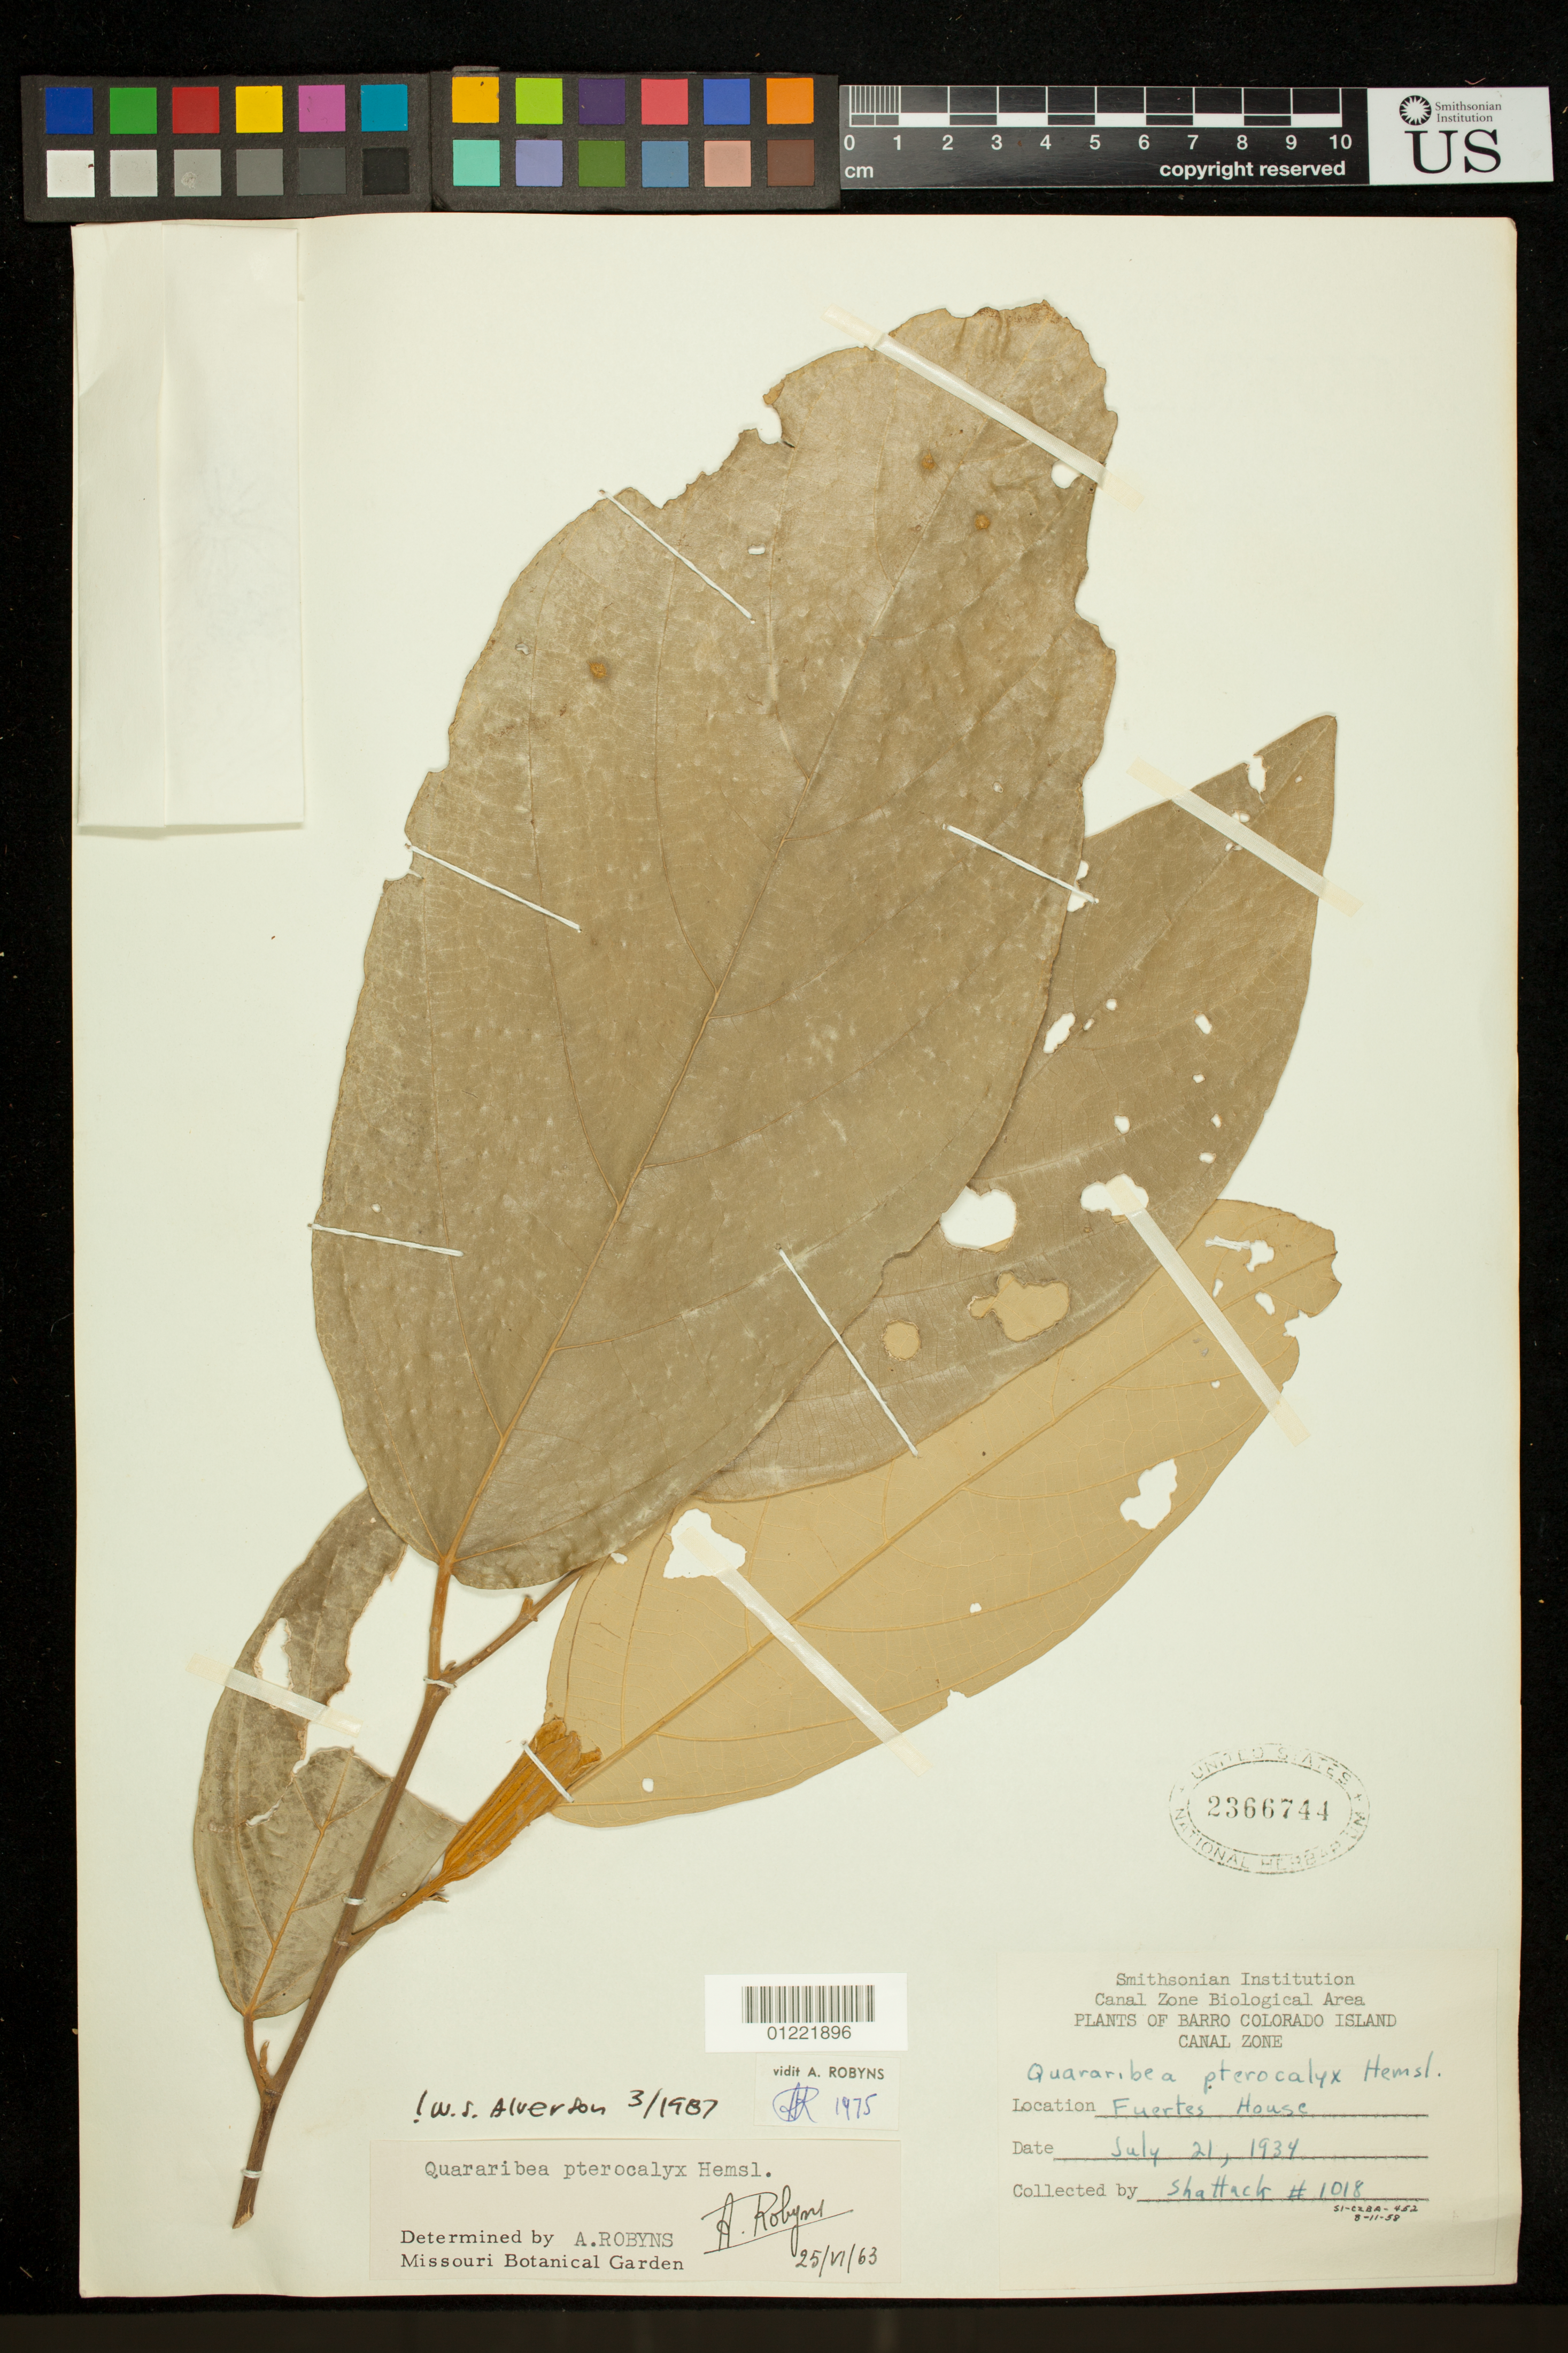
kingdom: Plantae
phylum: Tracheophyta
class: Magnoliopsida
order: Malvales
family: Malvaceae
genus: Quararibea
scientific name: Quararibea pterocalyx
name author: Hemsl.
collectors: Shattuck, --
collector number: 1018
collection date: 1934-07-21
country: Panama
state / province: Panamá Oeste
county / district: Canal Zone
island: Barro Colorado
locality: Fuertes House.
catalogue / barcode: US 2366744